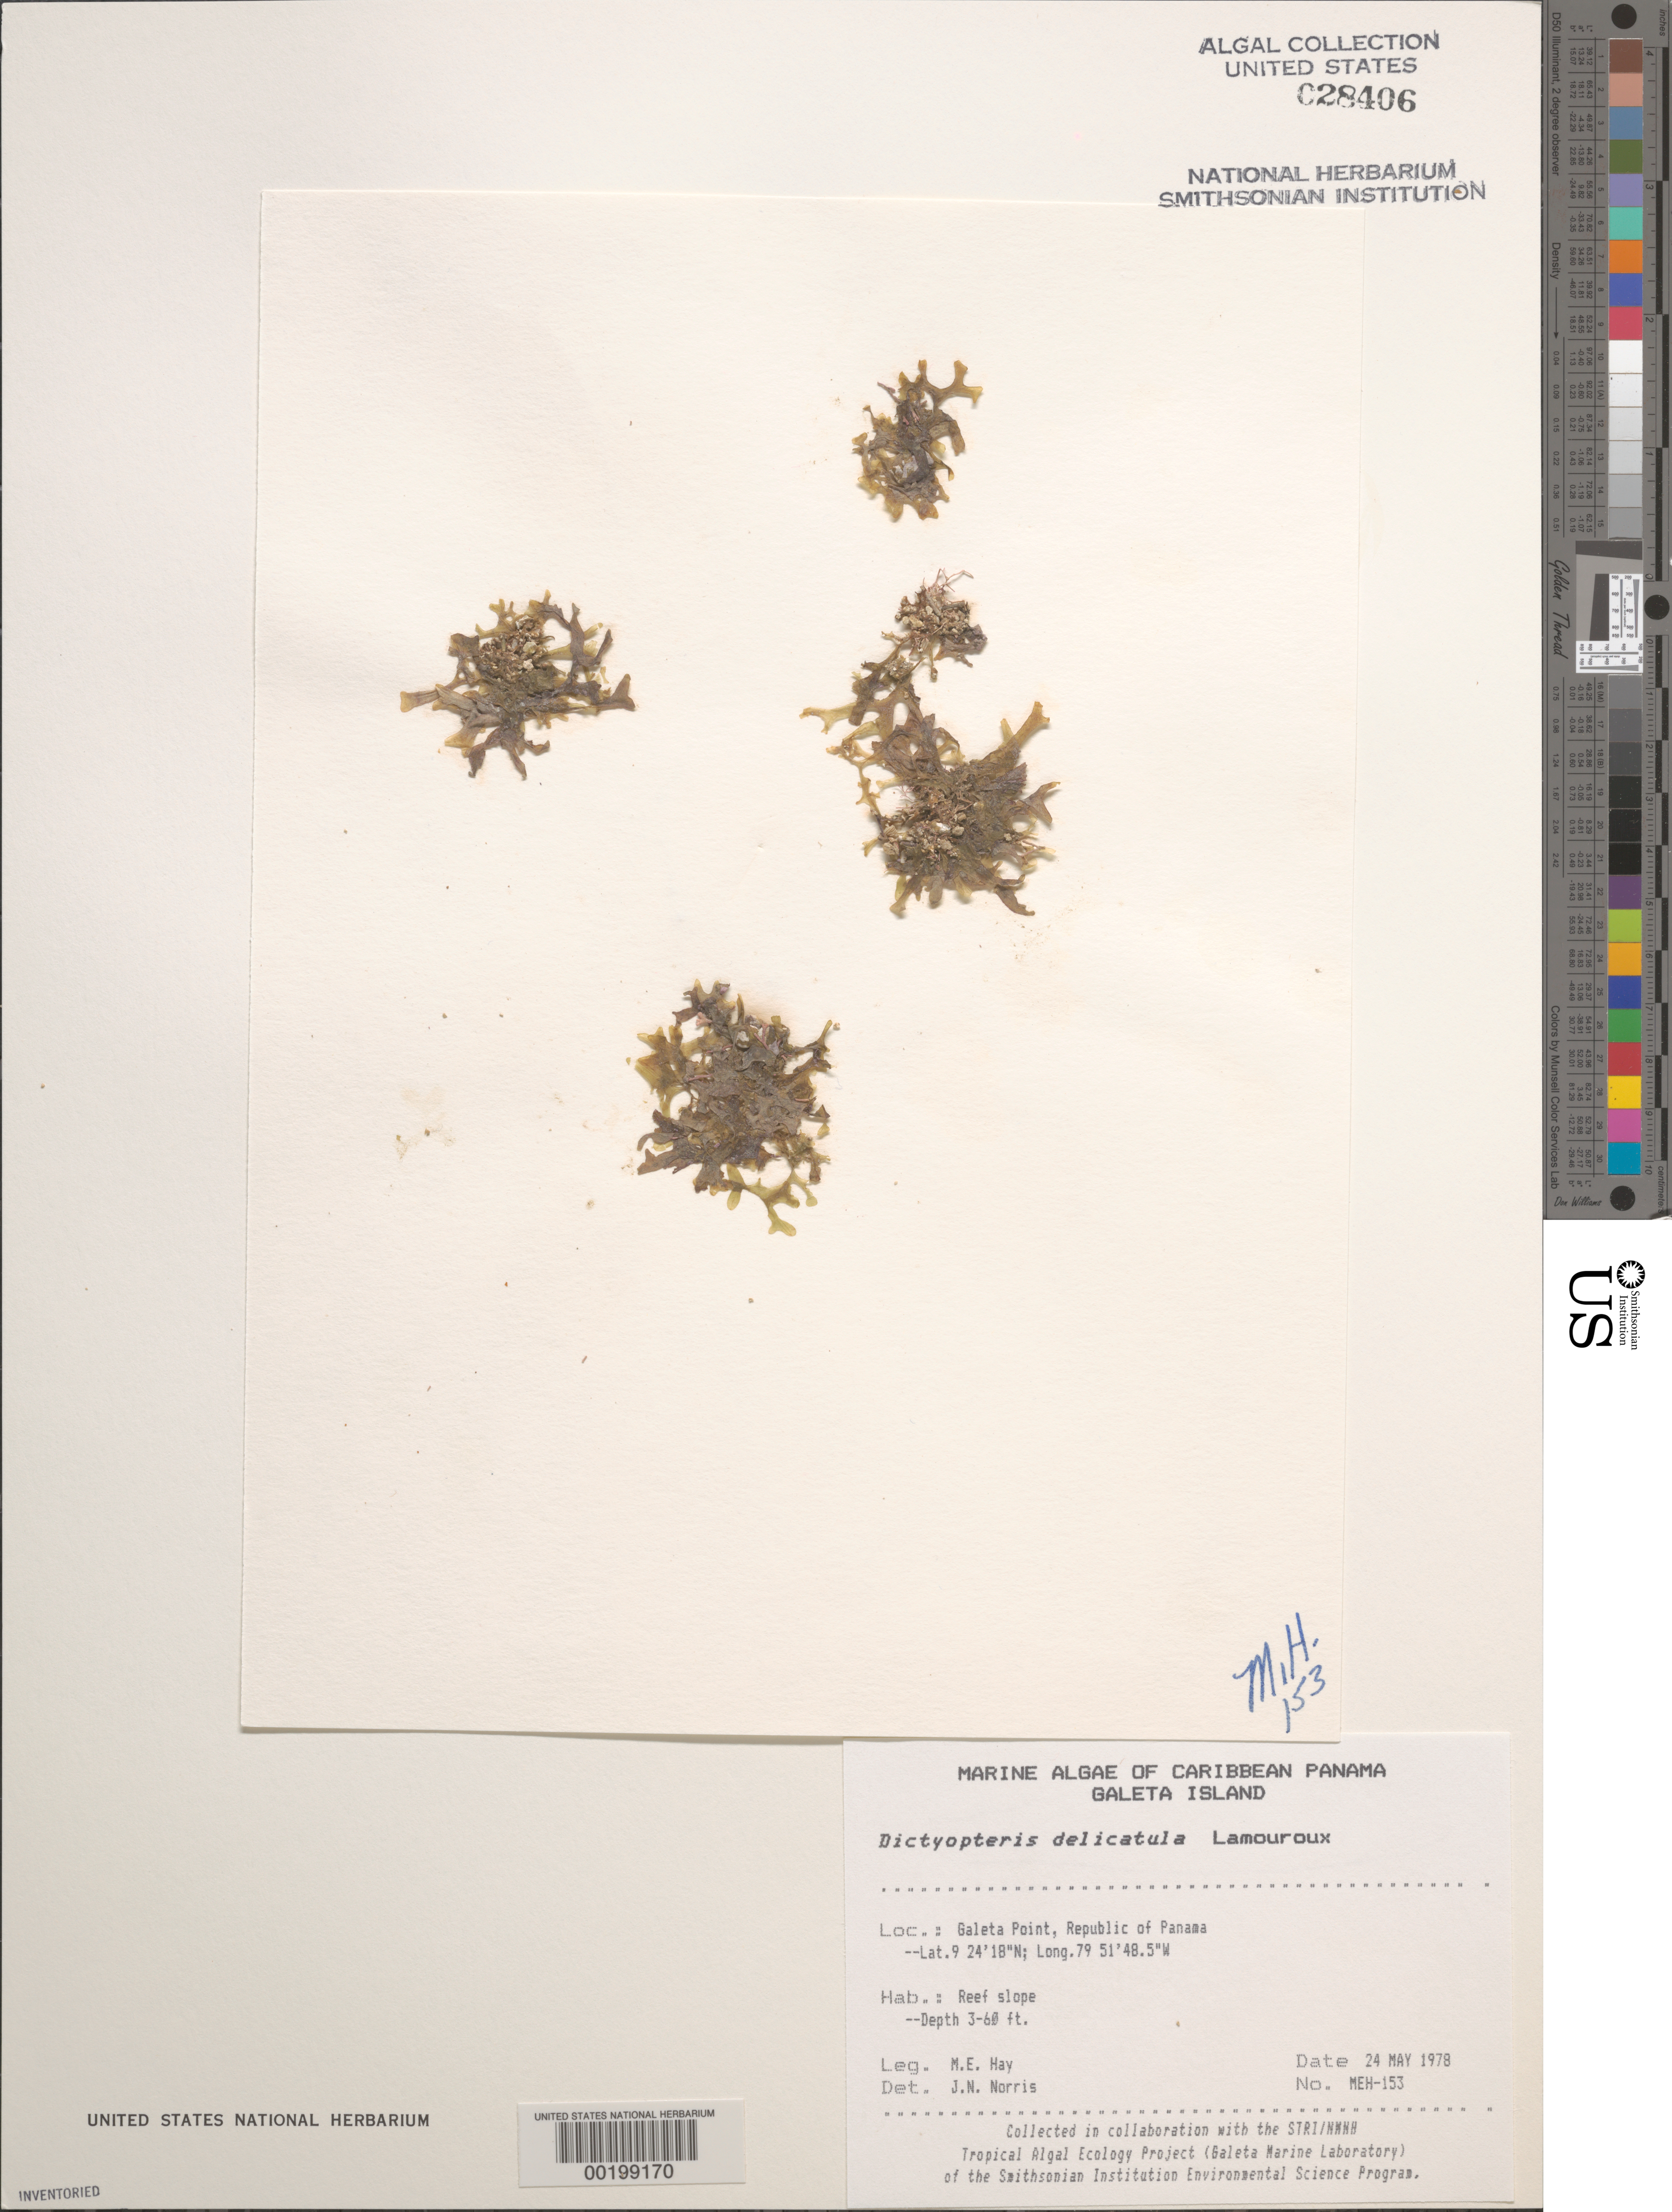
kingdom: Chromista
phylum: Ochrophyta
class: Phaeophyceae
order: Dictyotales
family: Dictyotaceae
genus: Dictyopteris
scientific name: Dictyopteris delicatula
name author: J.V.Lamouroux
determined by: Norris, James N.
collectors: M. E. Hay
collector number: MEH-153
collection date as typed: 24 May 1978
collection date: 1978-05-24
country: Panama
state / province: Colón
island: Galeta Island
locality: Galeta Point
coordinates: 9 24' 18" N, 79 51' 48.5" W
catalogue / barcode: US 28406